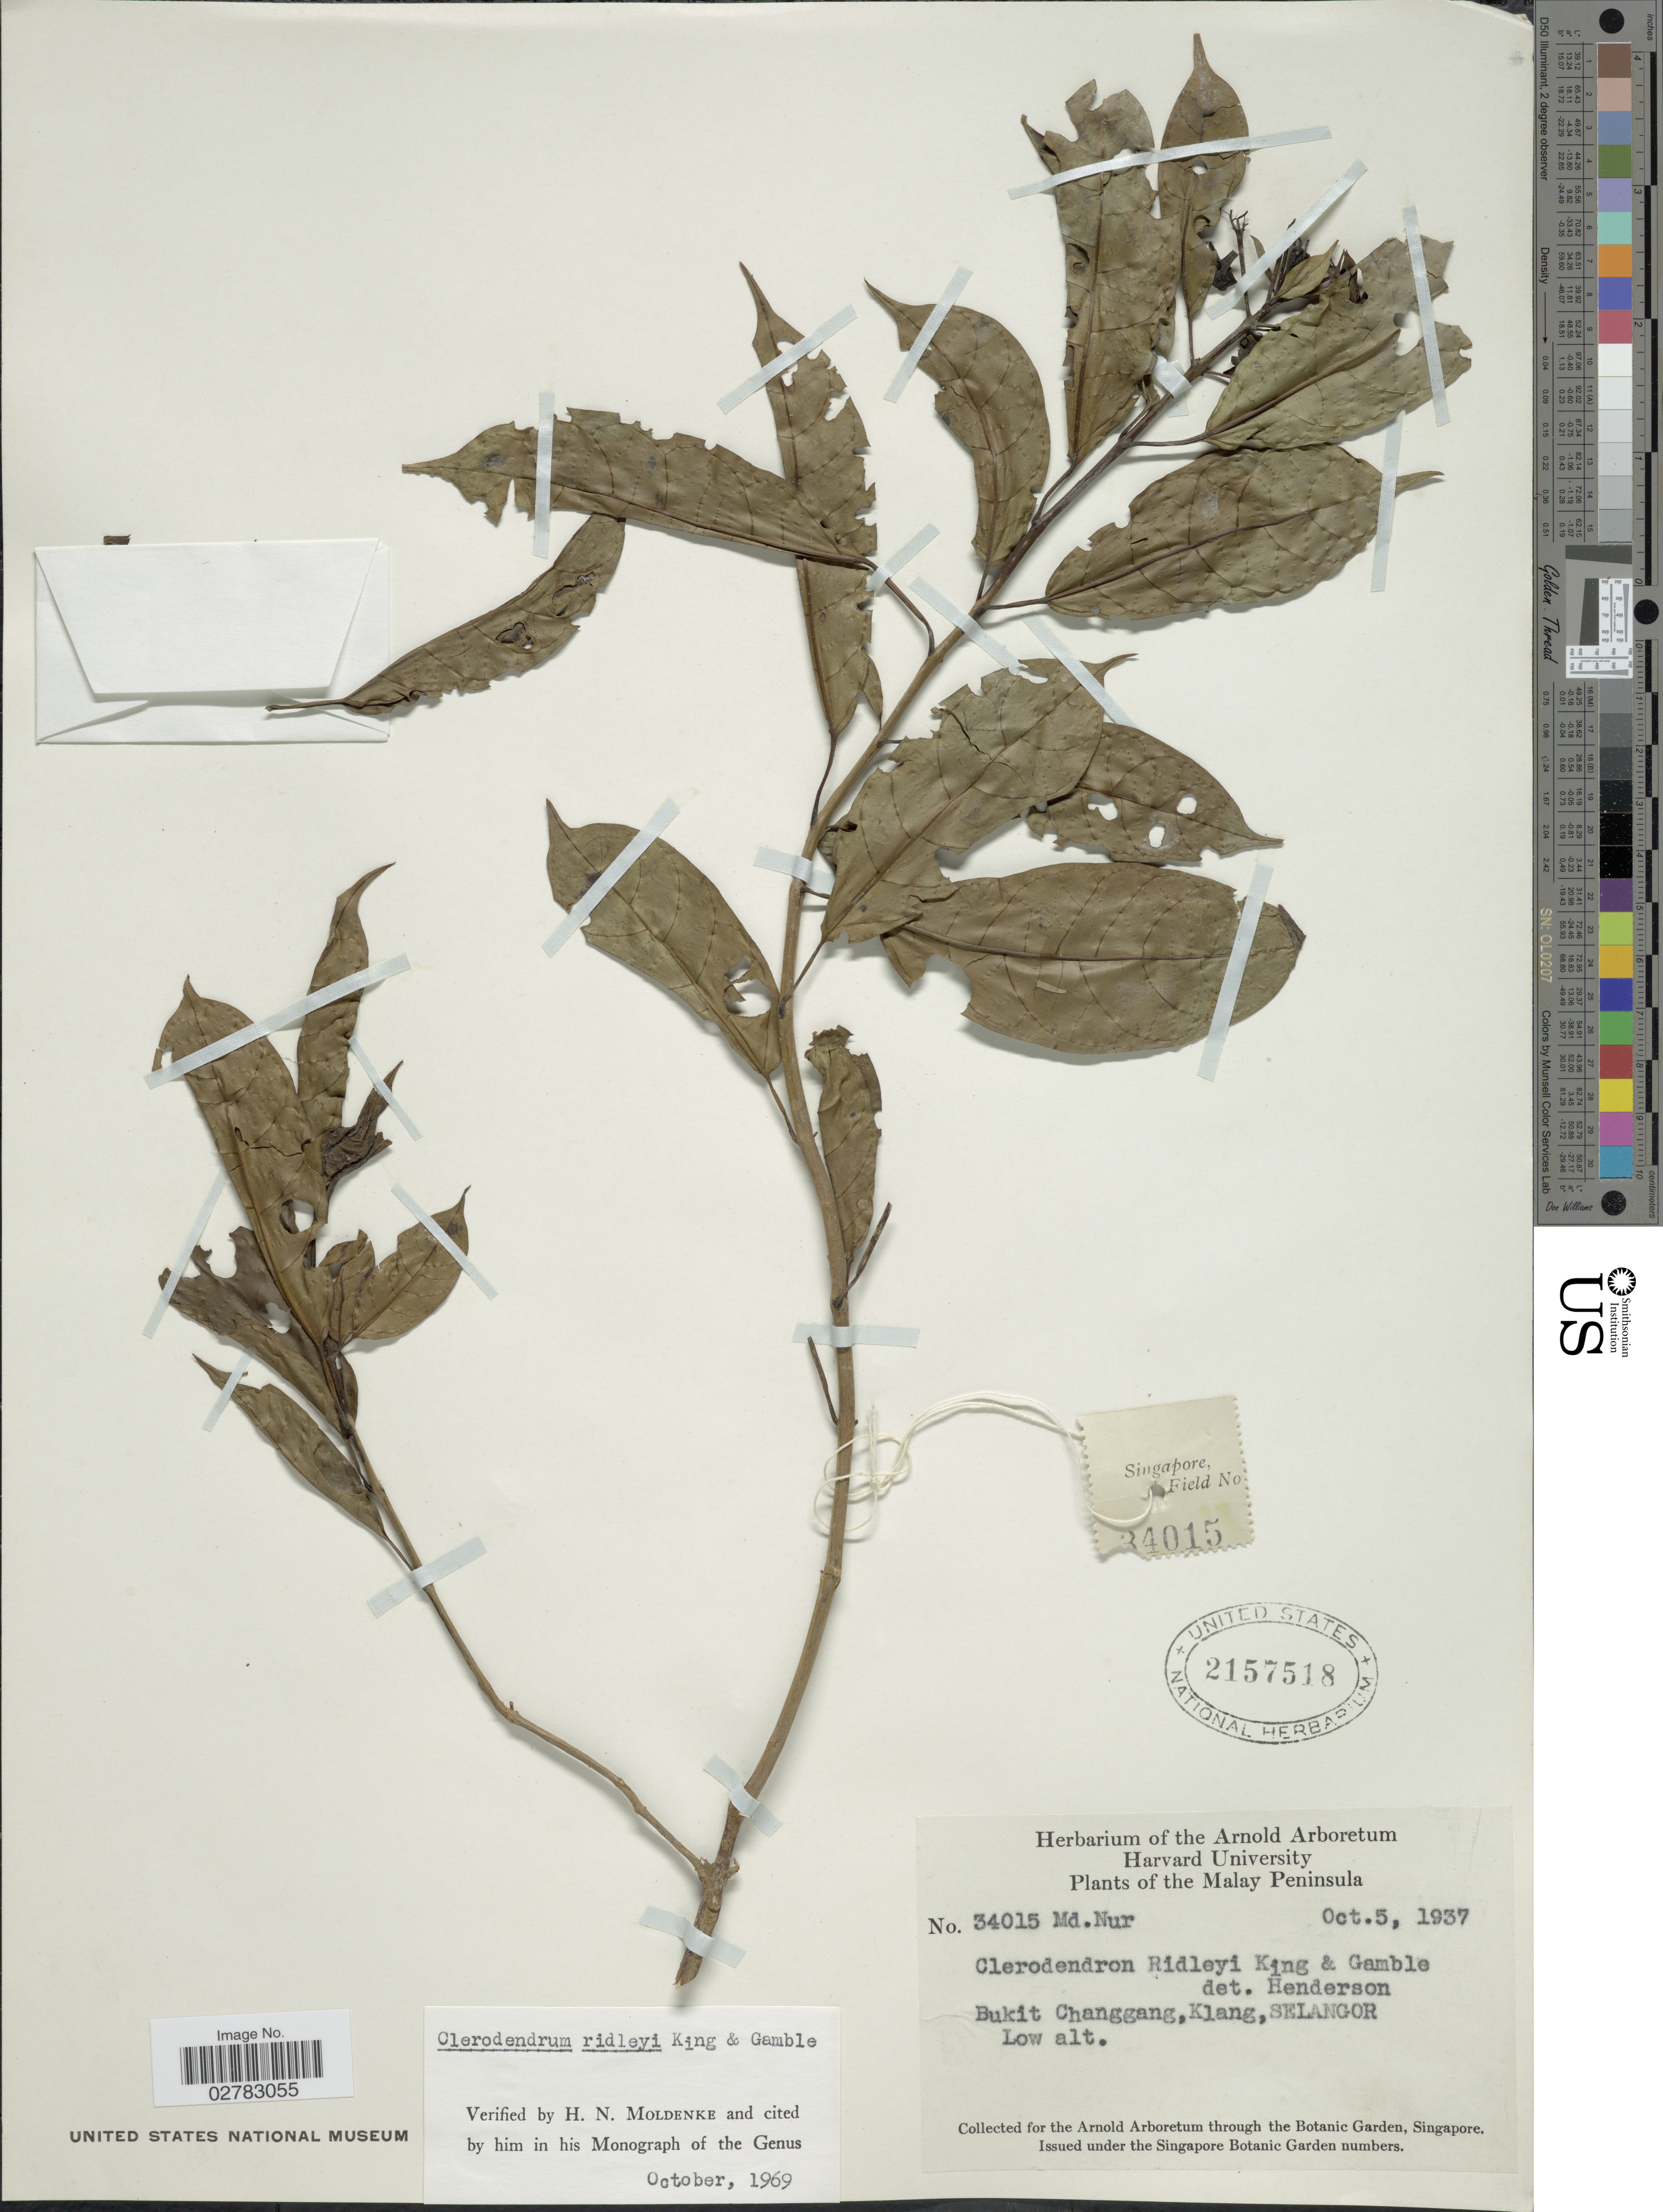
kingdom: Plantae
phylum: Tracheophyta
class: Magnoliopsida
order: Lamiales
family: Lamiaceae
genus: Clerodendrum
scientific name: Clerodendrum ridleyi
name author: King & Gamble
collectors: M. Nur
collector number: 34015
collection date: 1937-10-05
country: Malaysia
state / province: Selangor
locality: Malay Peninsula. Bukit Changgang, Klang.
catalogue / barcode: US 2157518